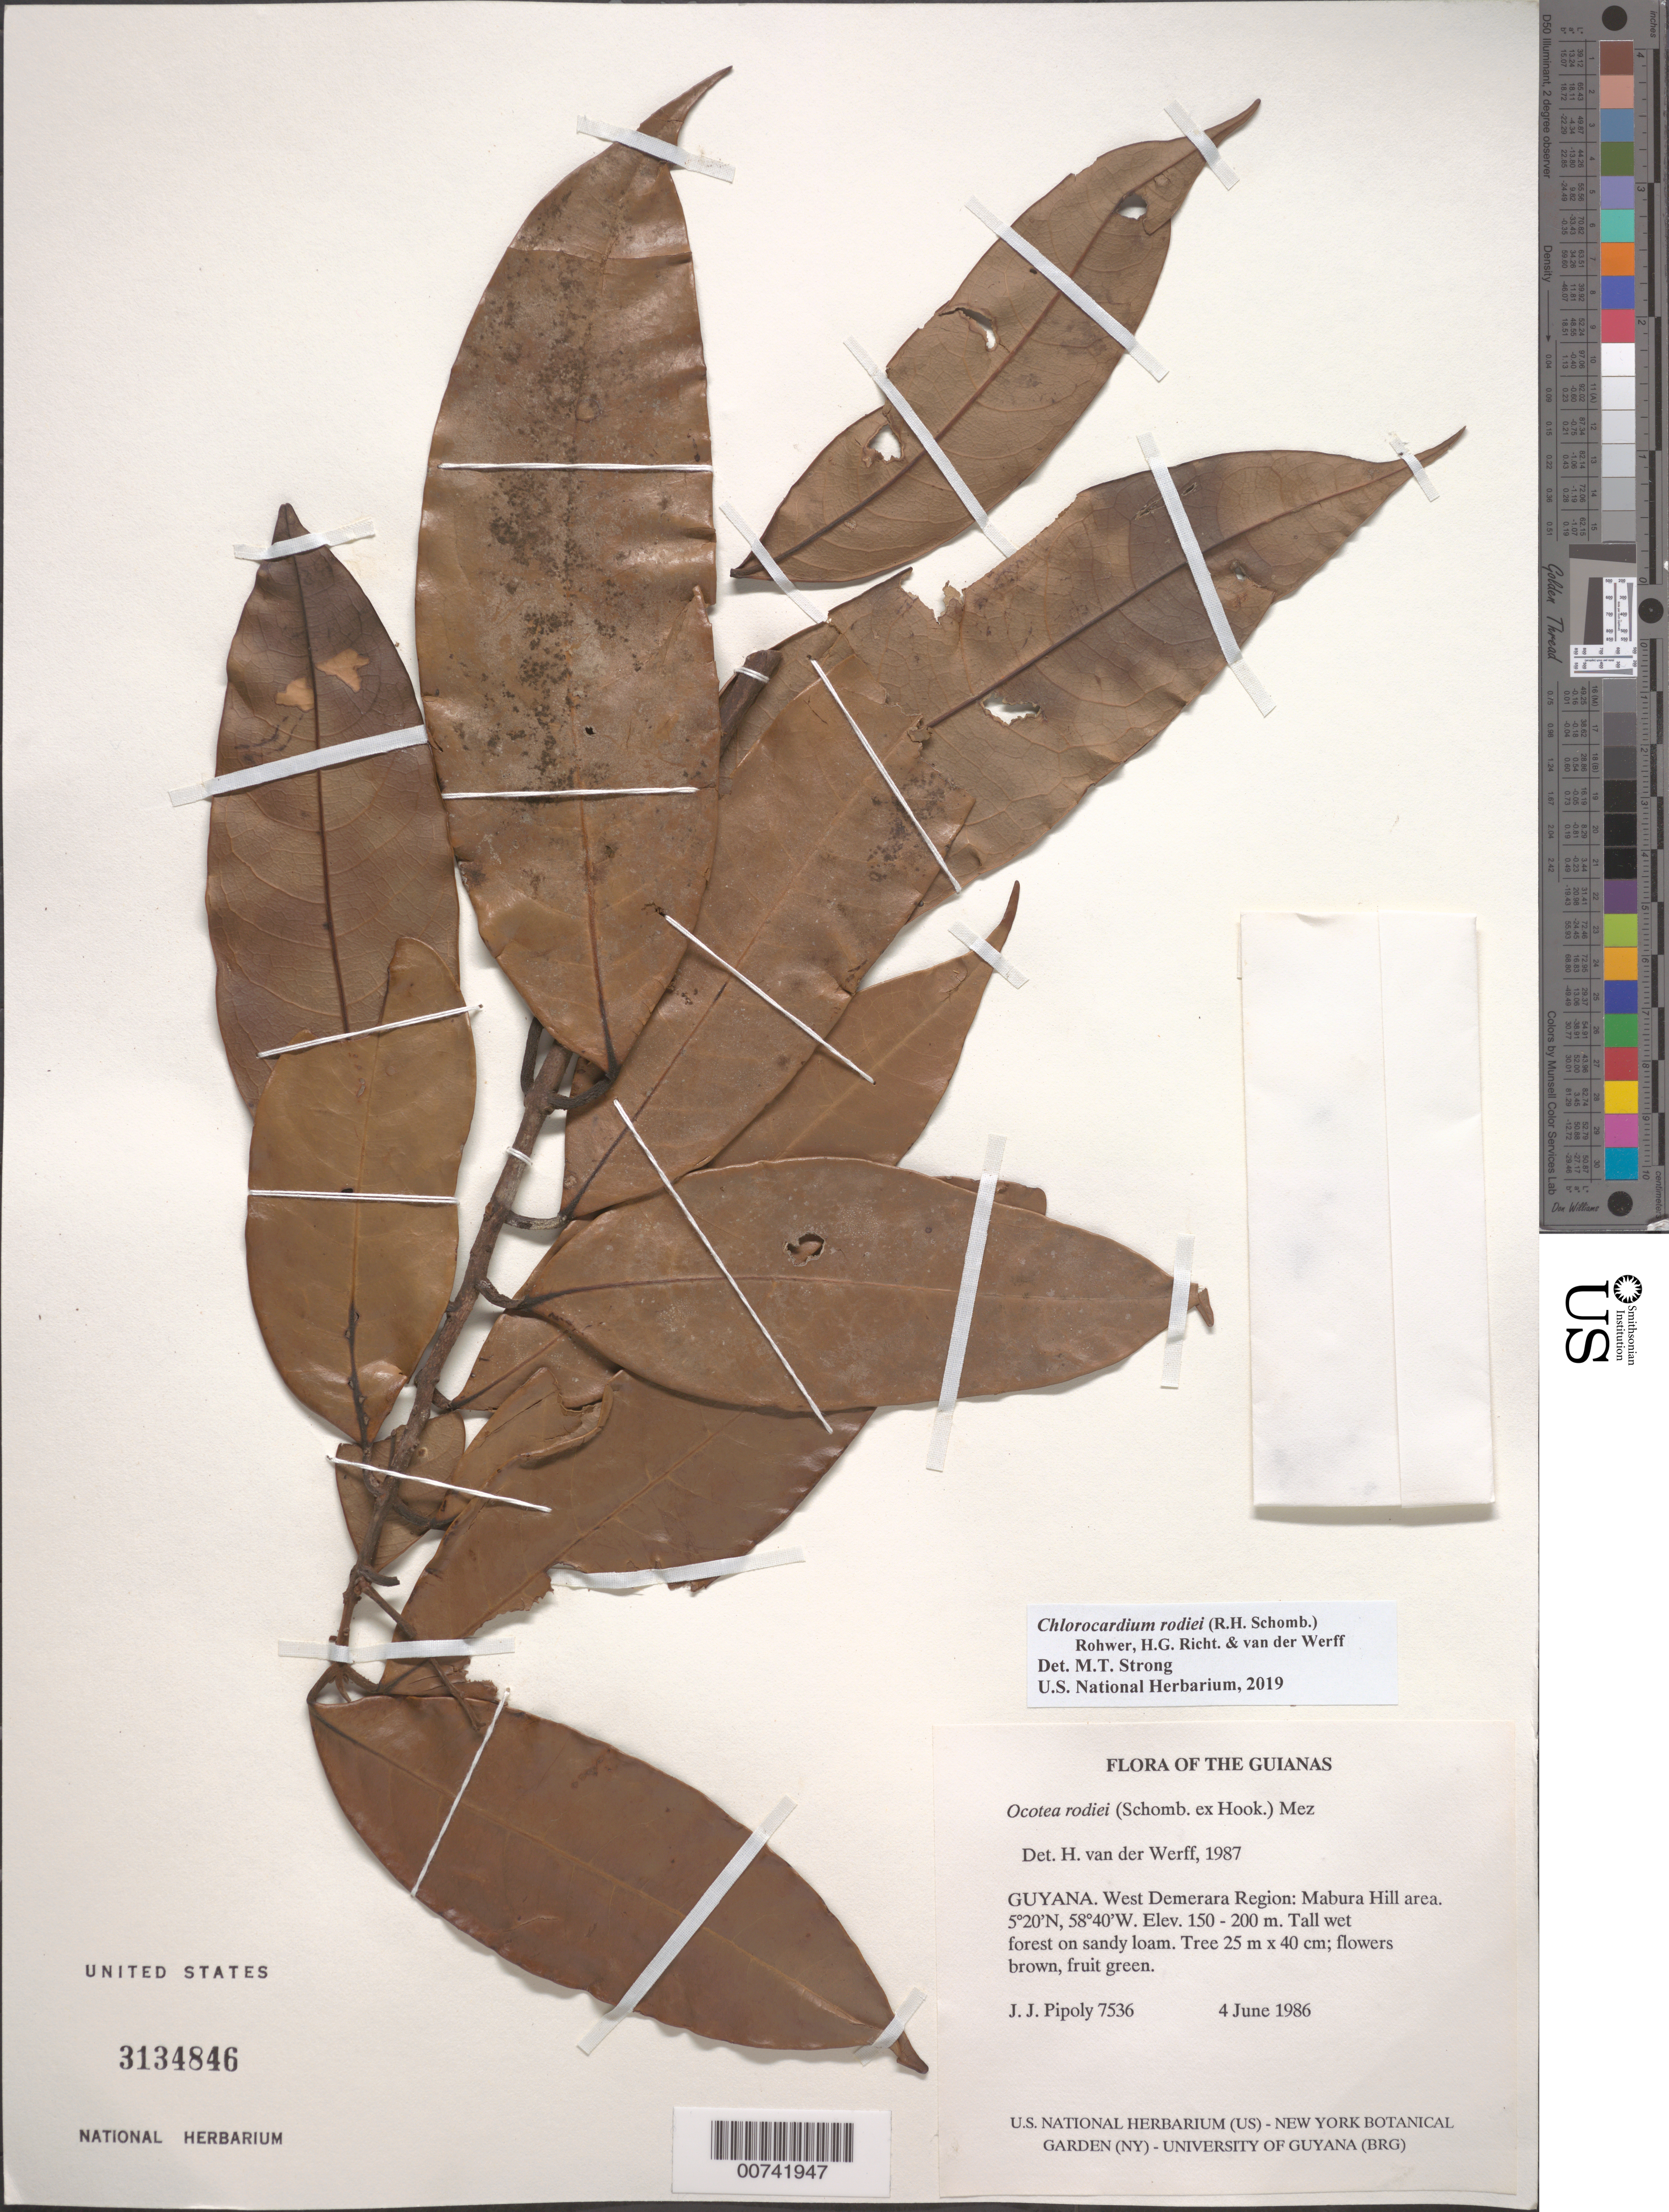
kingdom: Plantae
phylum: Tracheophyta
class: Magnoliopsida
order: Laurales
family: Lauraceae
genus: Chlorocardium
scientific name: Chlorocardium rodiei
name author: (R.H. Schomb.) Rohwer et al.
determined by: Strong, Mark T., (BOT), Smithsonian Institution - National Museum of Natural History (UNITED STATES)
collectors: J. J. Pipoly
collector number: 7536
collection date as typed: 4 June 1986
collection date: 1986-06-04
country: Guyana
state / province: U. Demerara-Berbice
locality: Mabura Hill area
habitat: Tall wet forest on sandy loam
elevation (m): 50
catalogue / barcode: US 3134846